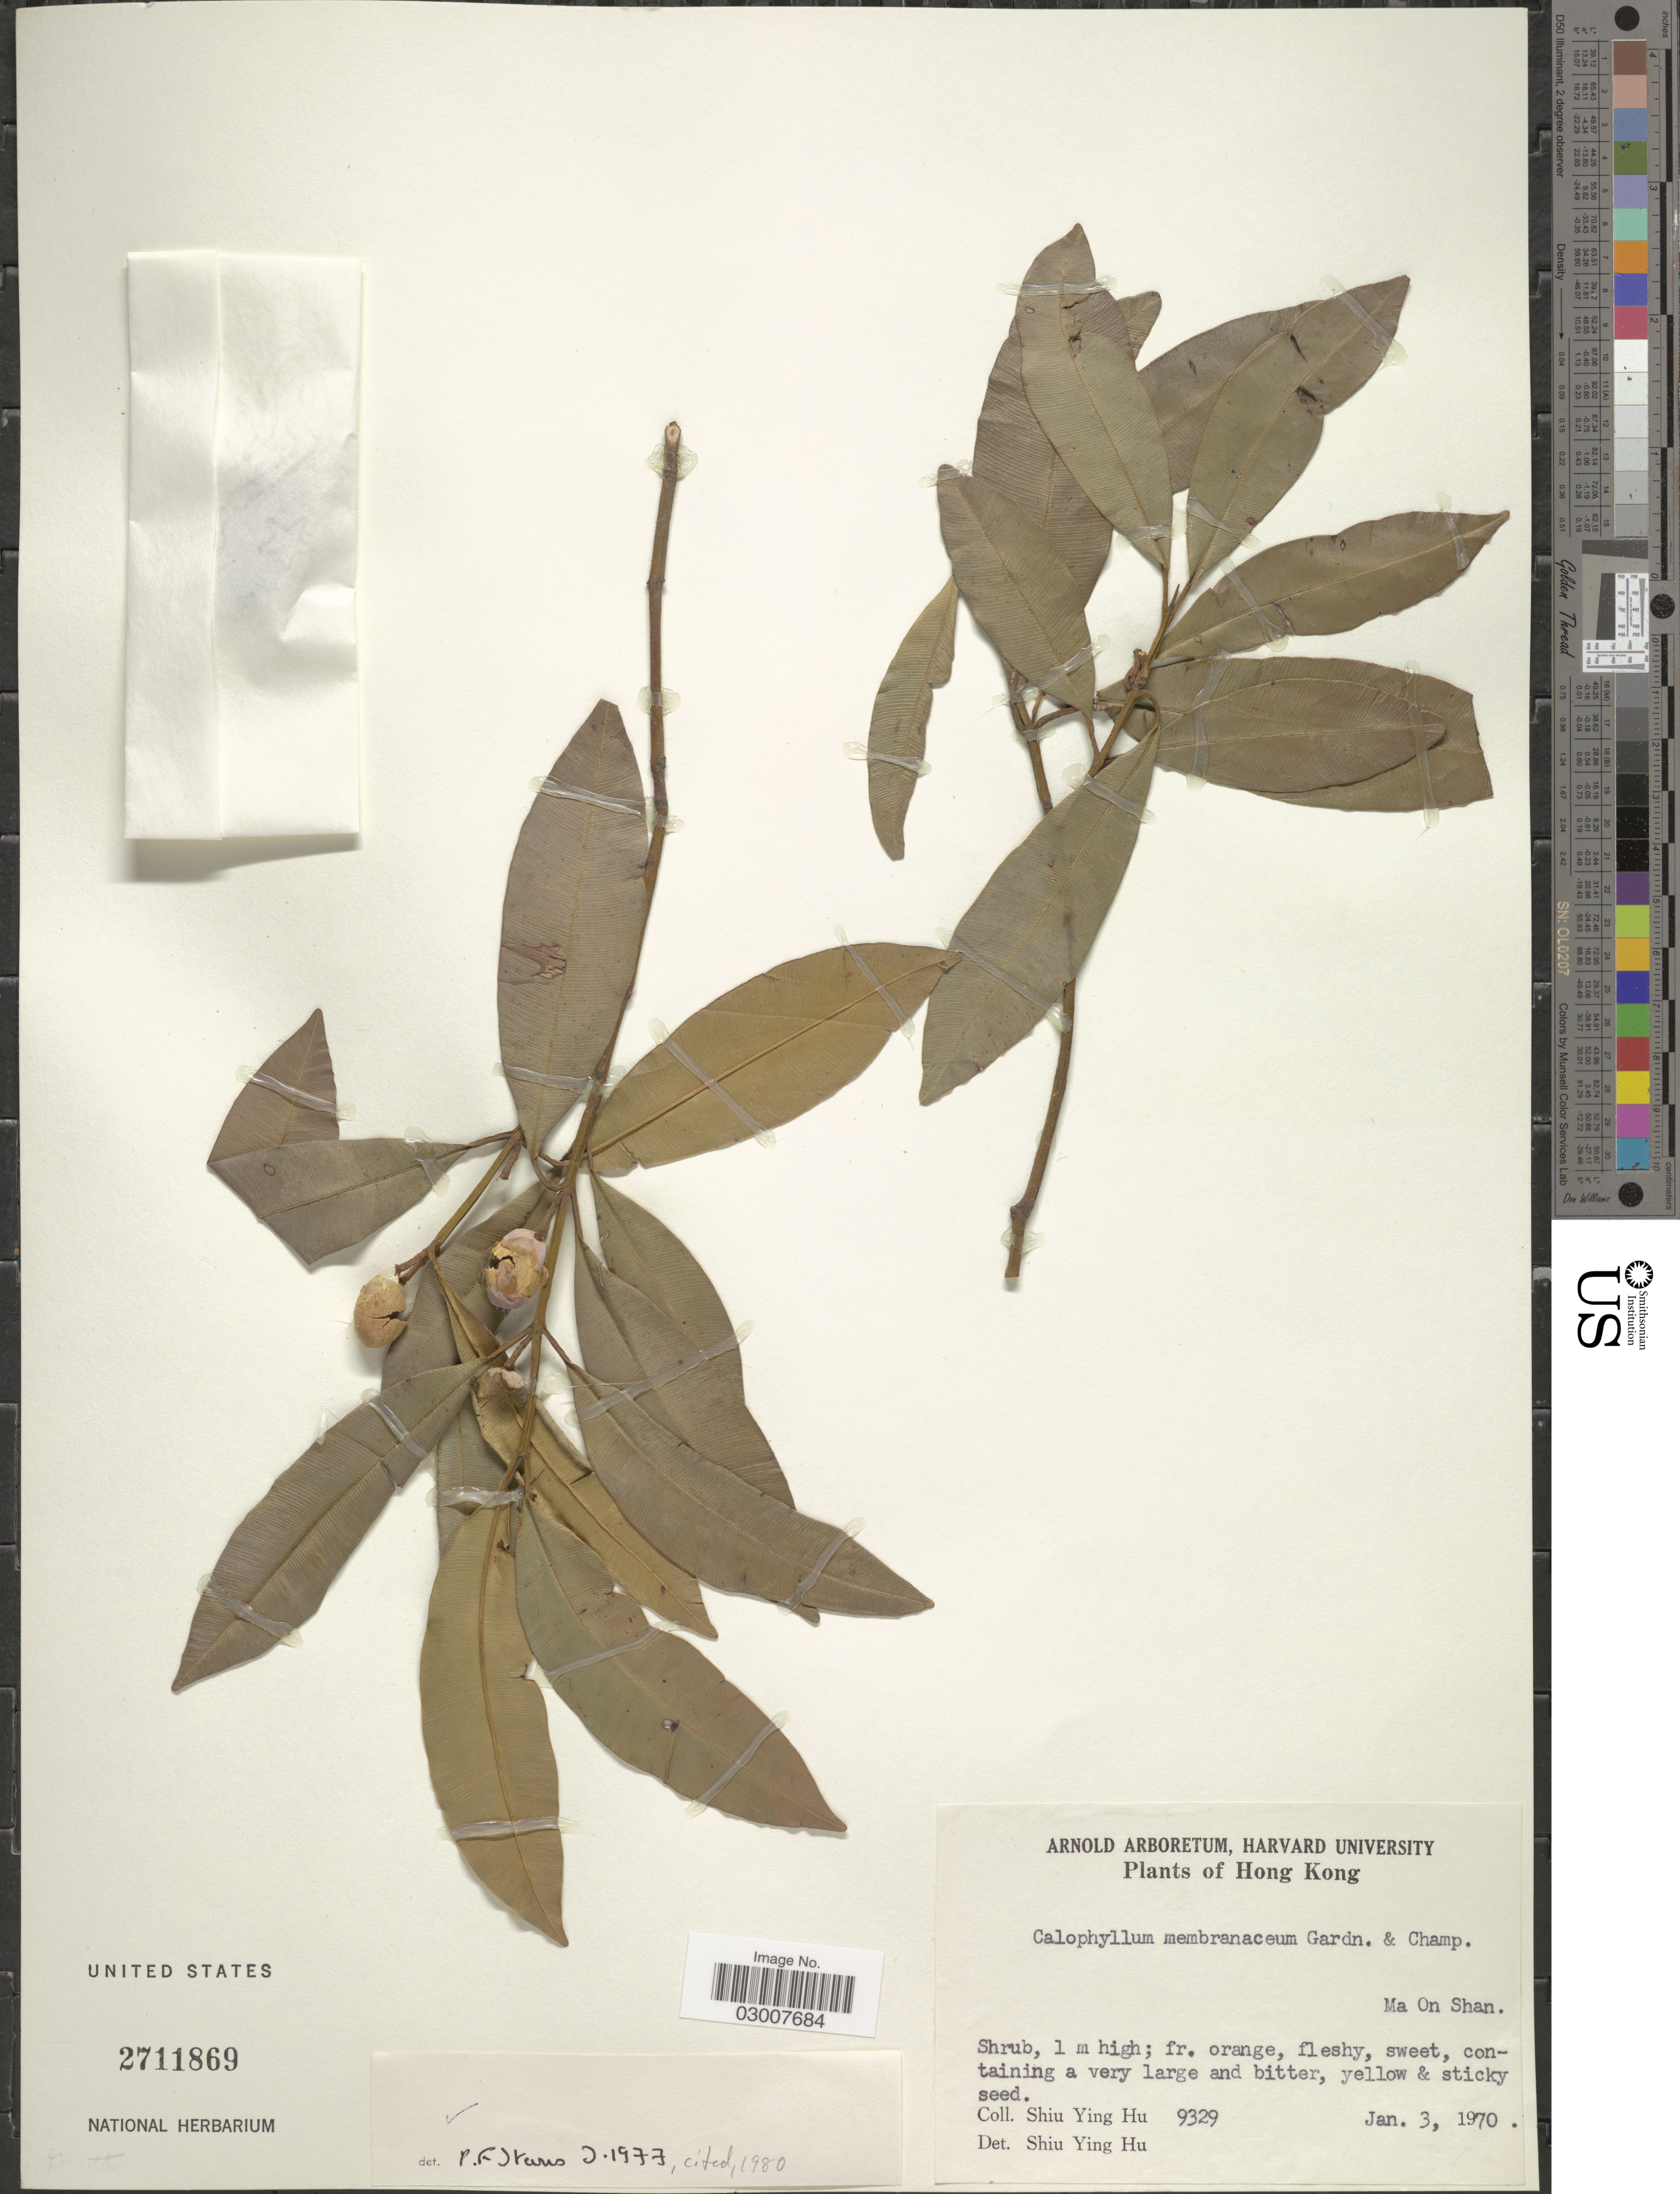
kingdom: Plantae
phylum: Tracheophyta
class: Magnoliopsida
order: Malpighiales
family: Calophyllaceae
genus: Calophyllum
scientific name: Calophyllum membranaceum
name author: Gardner & Champ.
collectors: S. Y. Hu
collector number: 9329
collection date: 1970-01-03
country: China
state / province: Hong Kong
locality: Ma On Shan.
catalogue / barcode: US 2711869